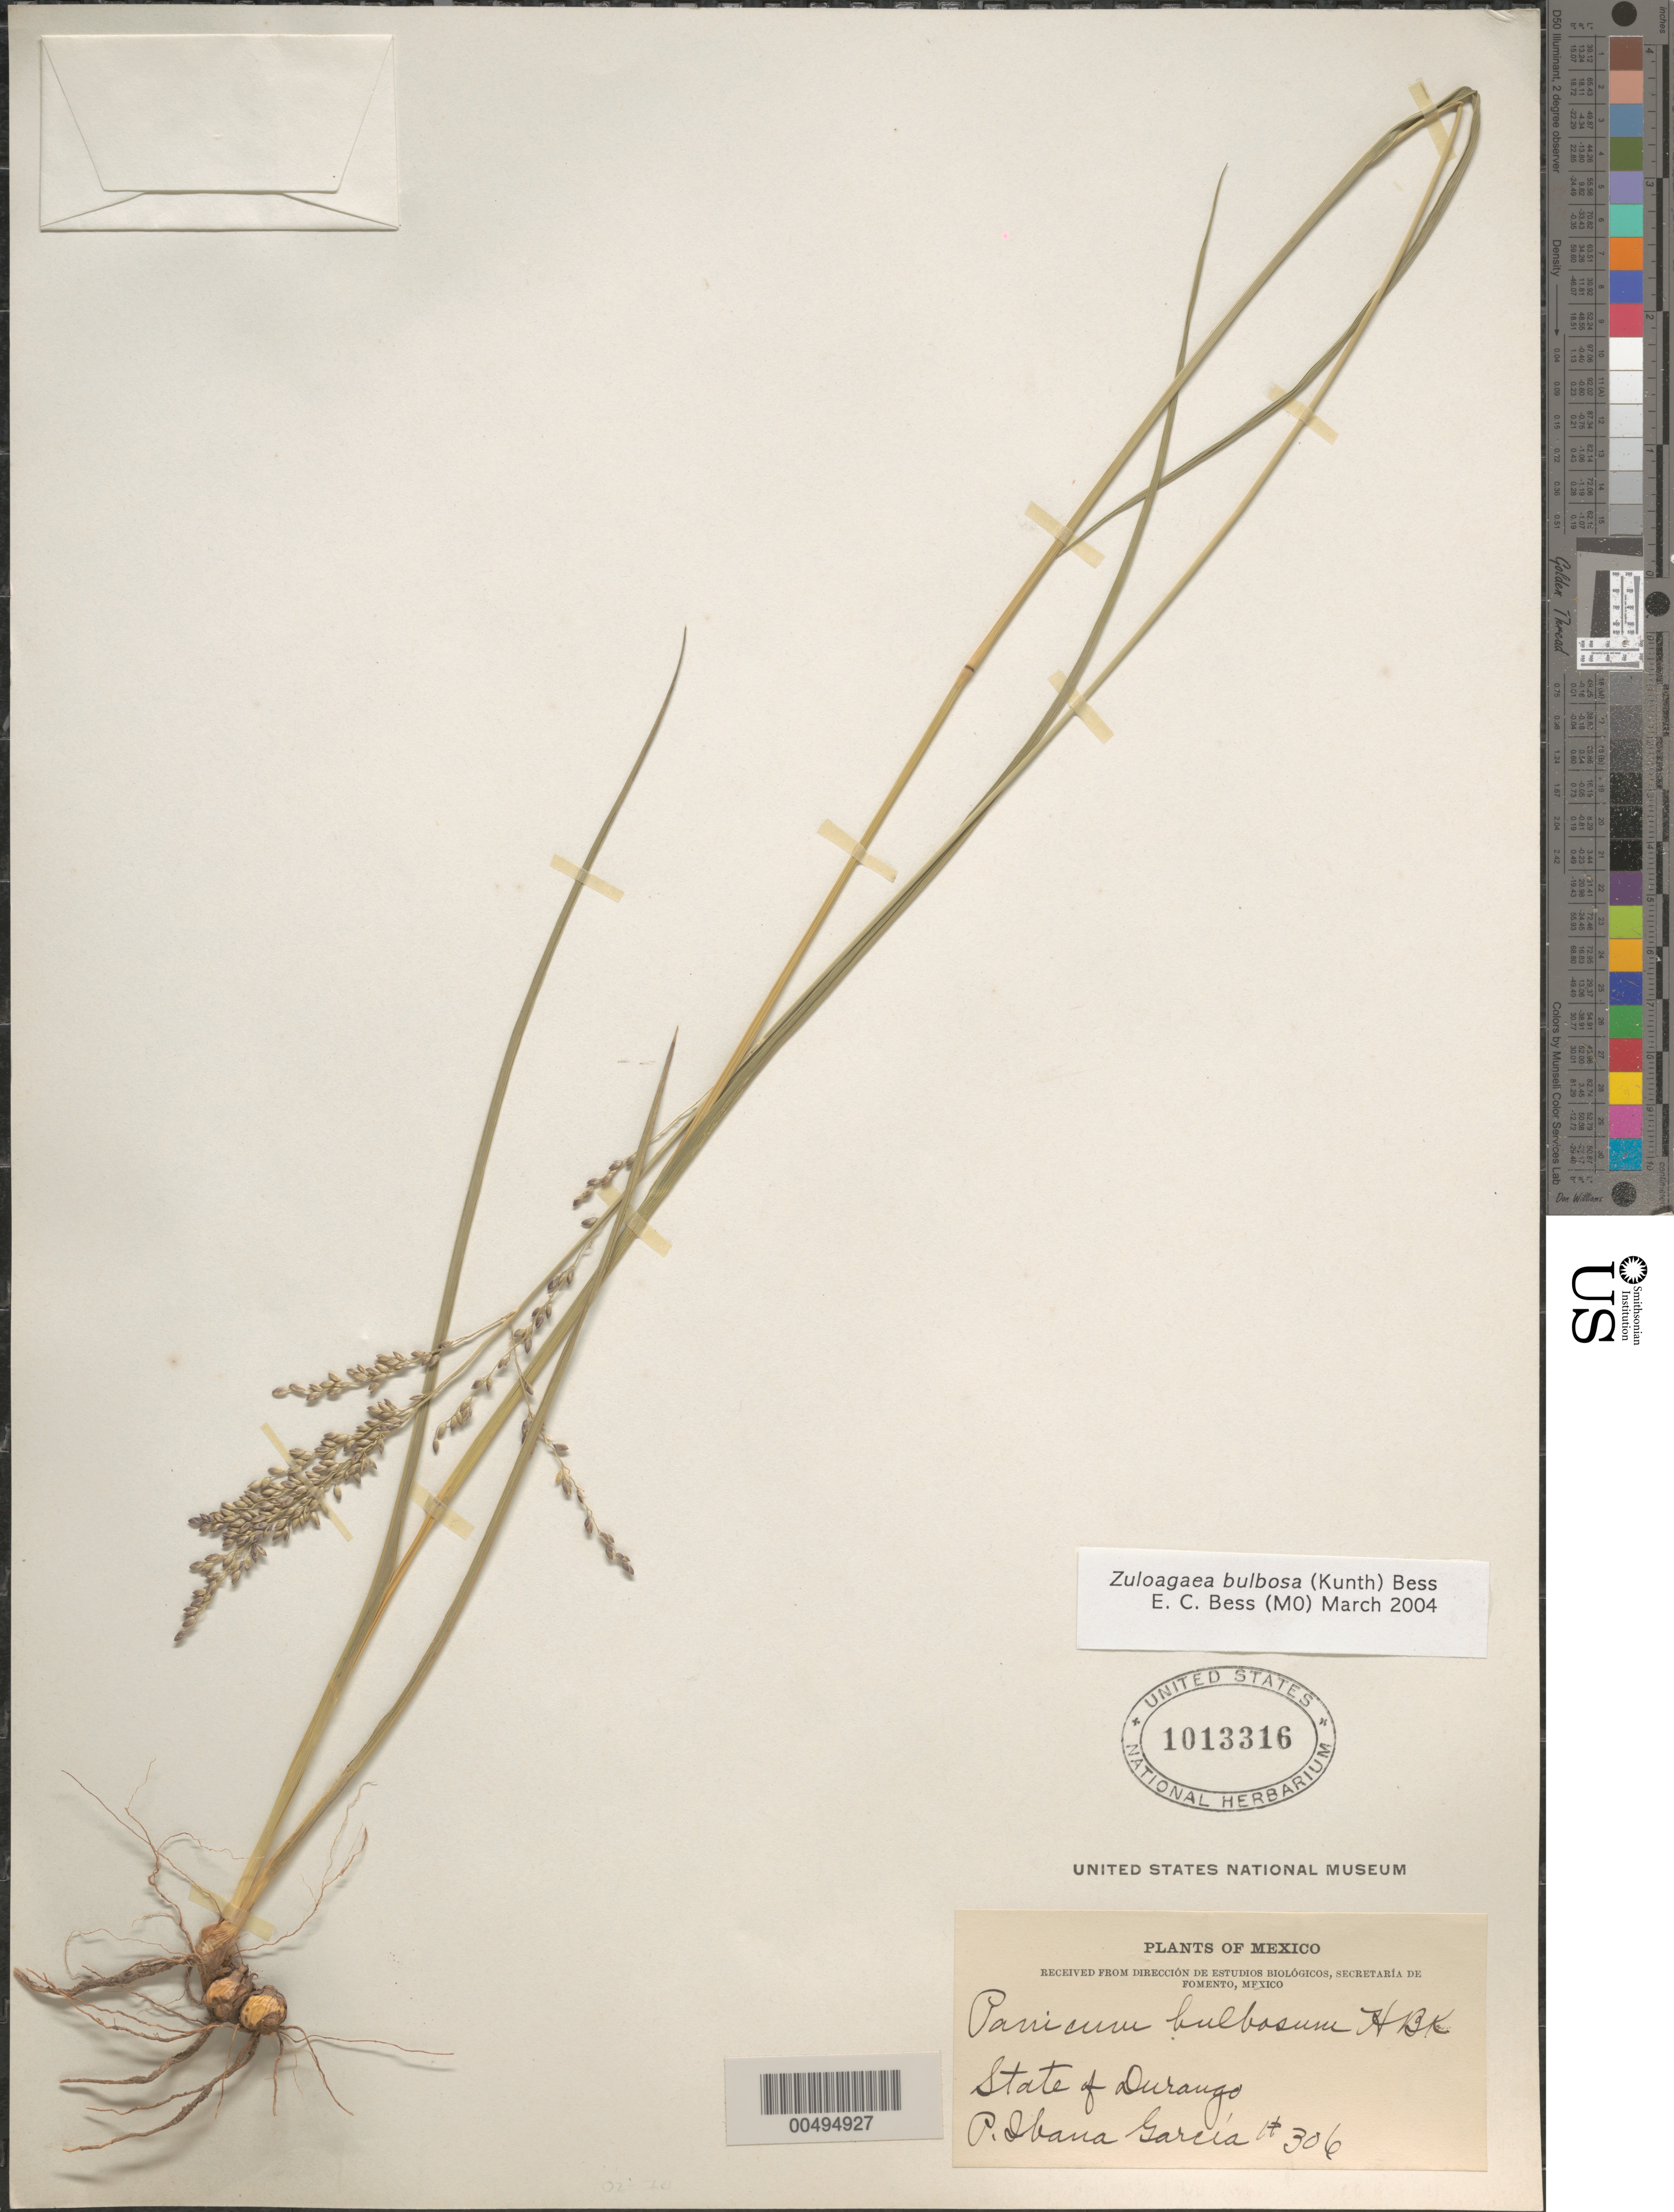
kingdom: Plantae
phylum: Tracheophyta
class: Liliopsida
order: Poales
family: Poaceae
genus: Panicum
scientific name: Panicum bulbosum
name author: Kunth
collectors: P. Ibana-García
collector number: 306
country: Mexico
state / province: Durango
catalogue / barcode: US 1013316